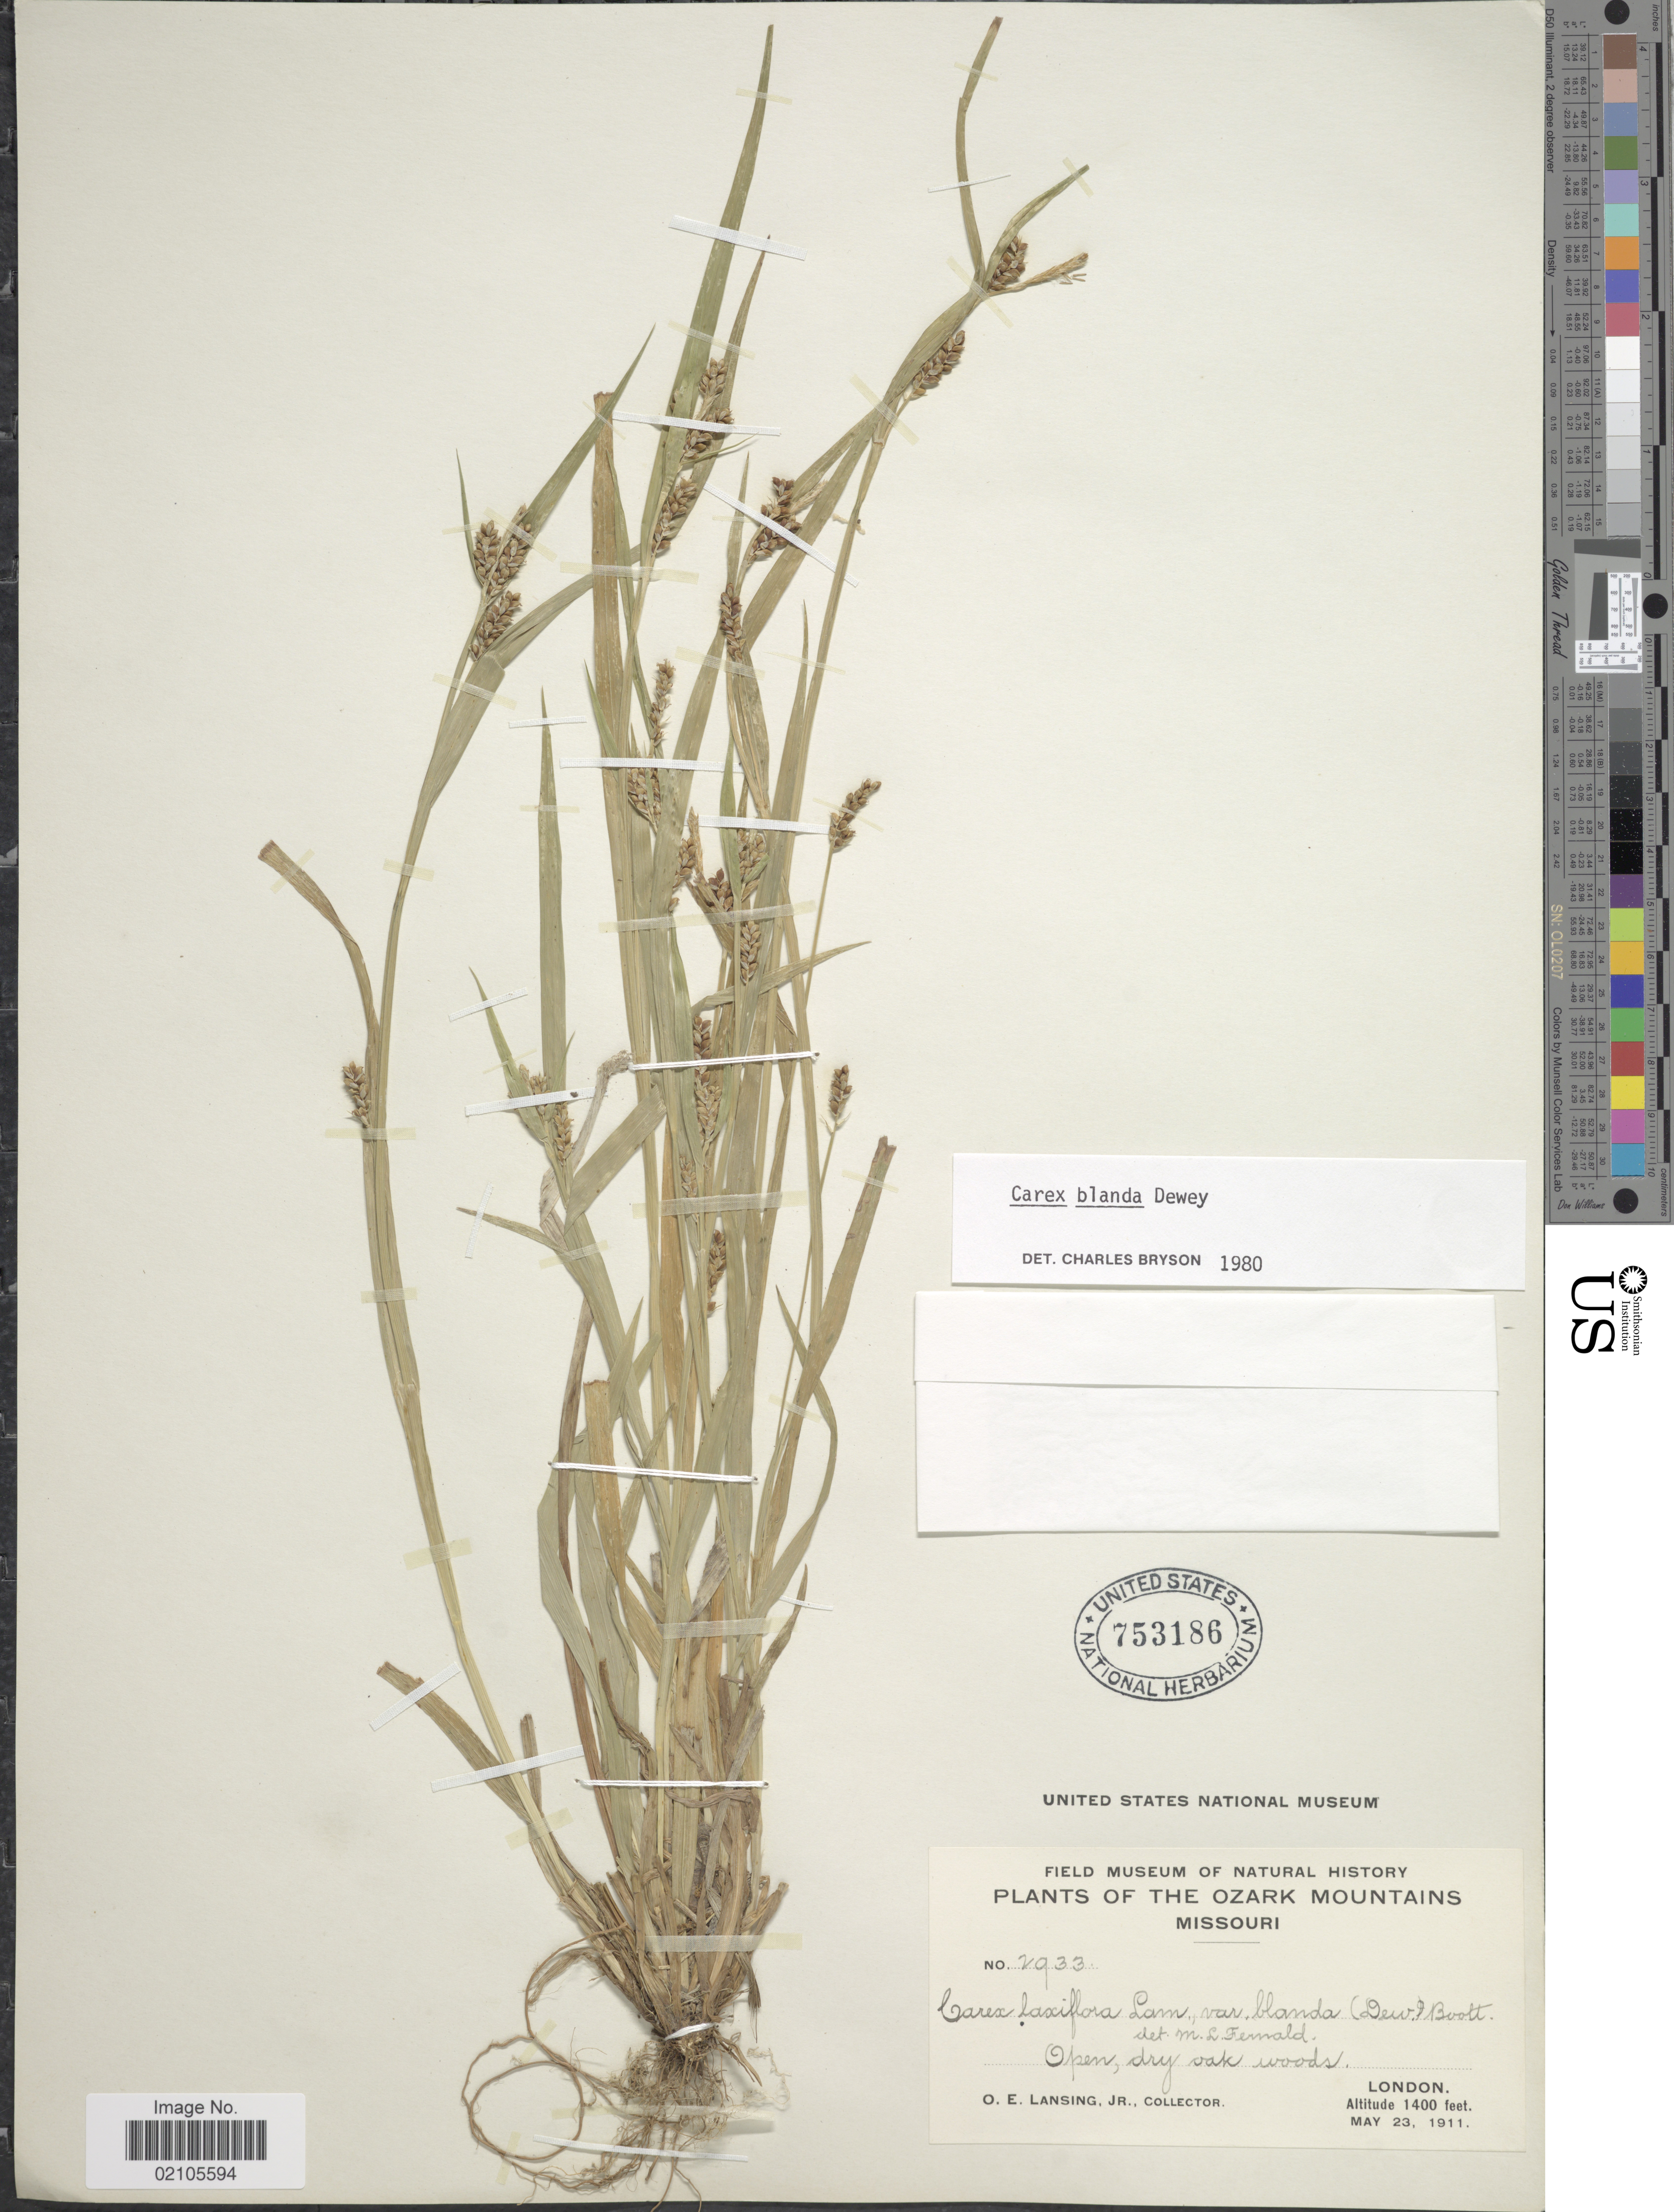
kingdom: Plantae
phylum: Tracheophyta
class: Liliopsida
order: Poales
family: Cyperaceae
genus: Carex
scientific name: Carex blanda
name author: Dewey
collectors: O. Lansing Jr.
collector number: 2933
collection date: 1911-05-23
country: United States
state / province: Missouri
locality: The Ozark Mountains, Missouri. London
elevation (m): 427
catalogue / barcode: US 753186